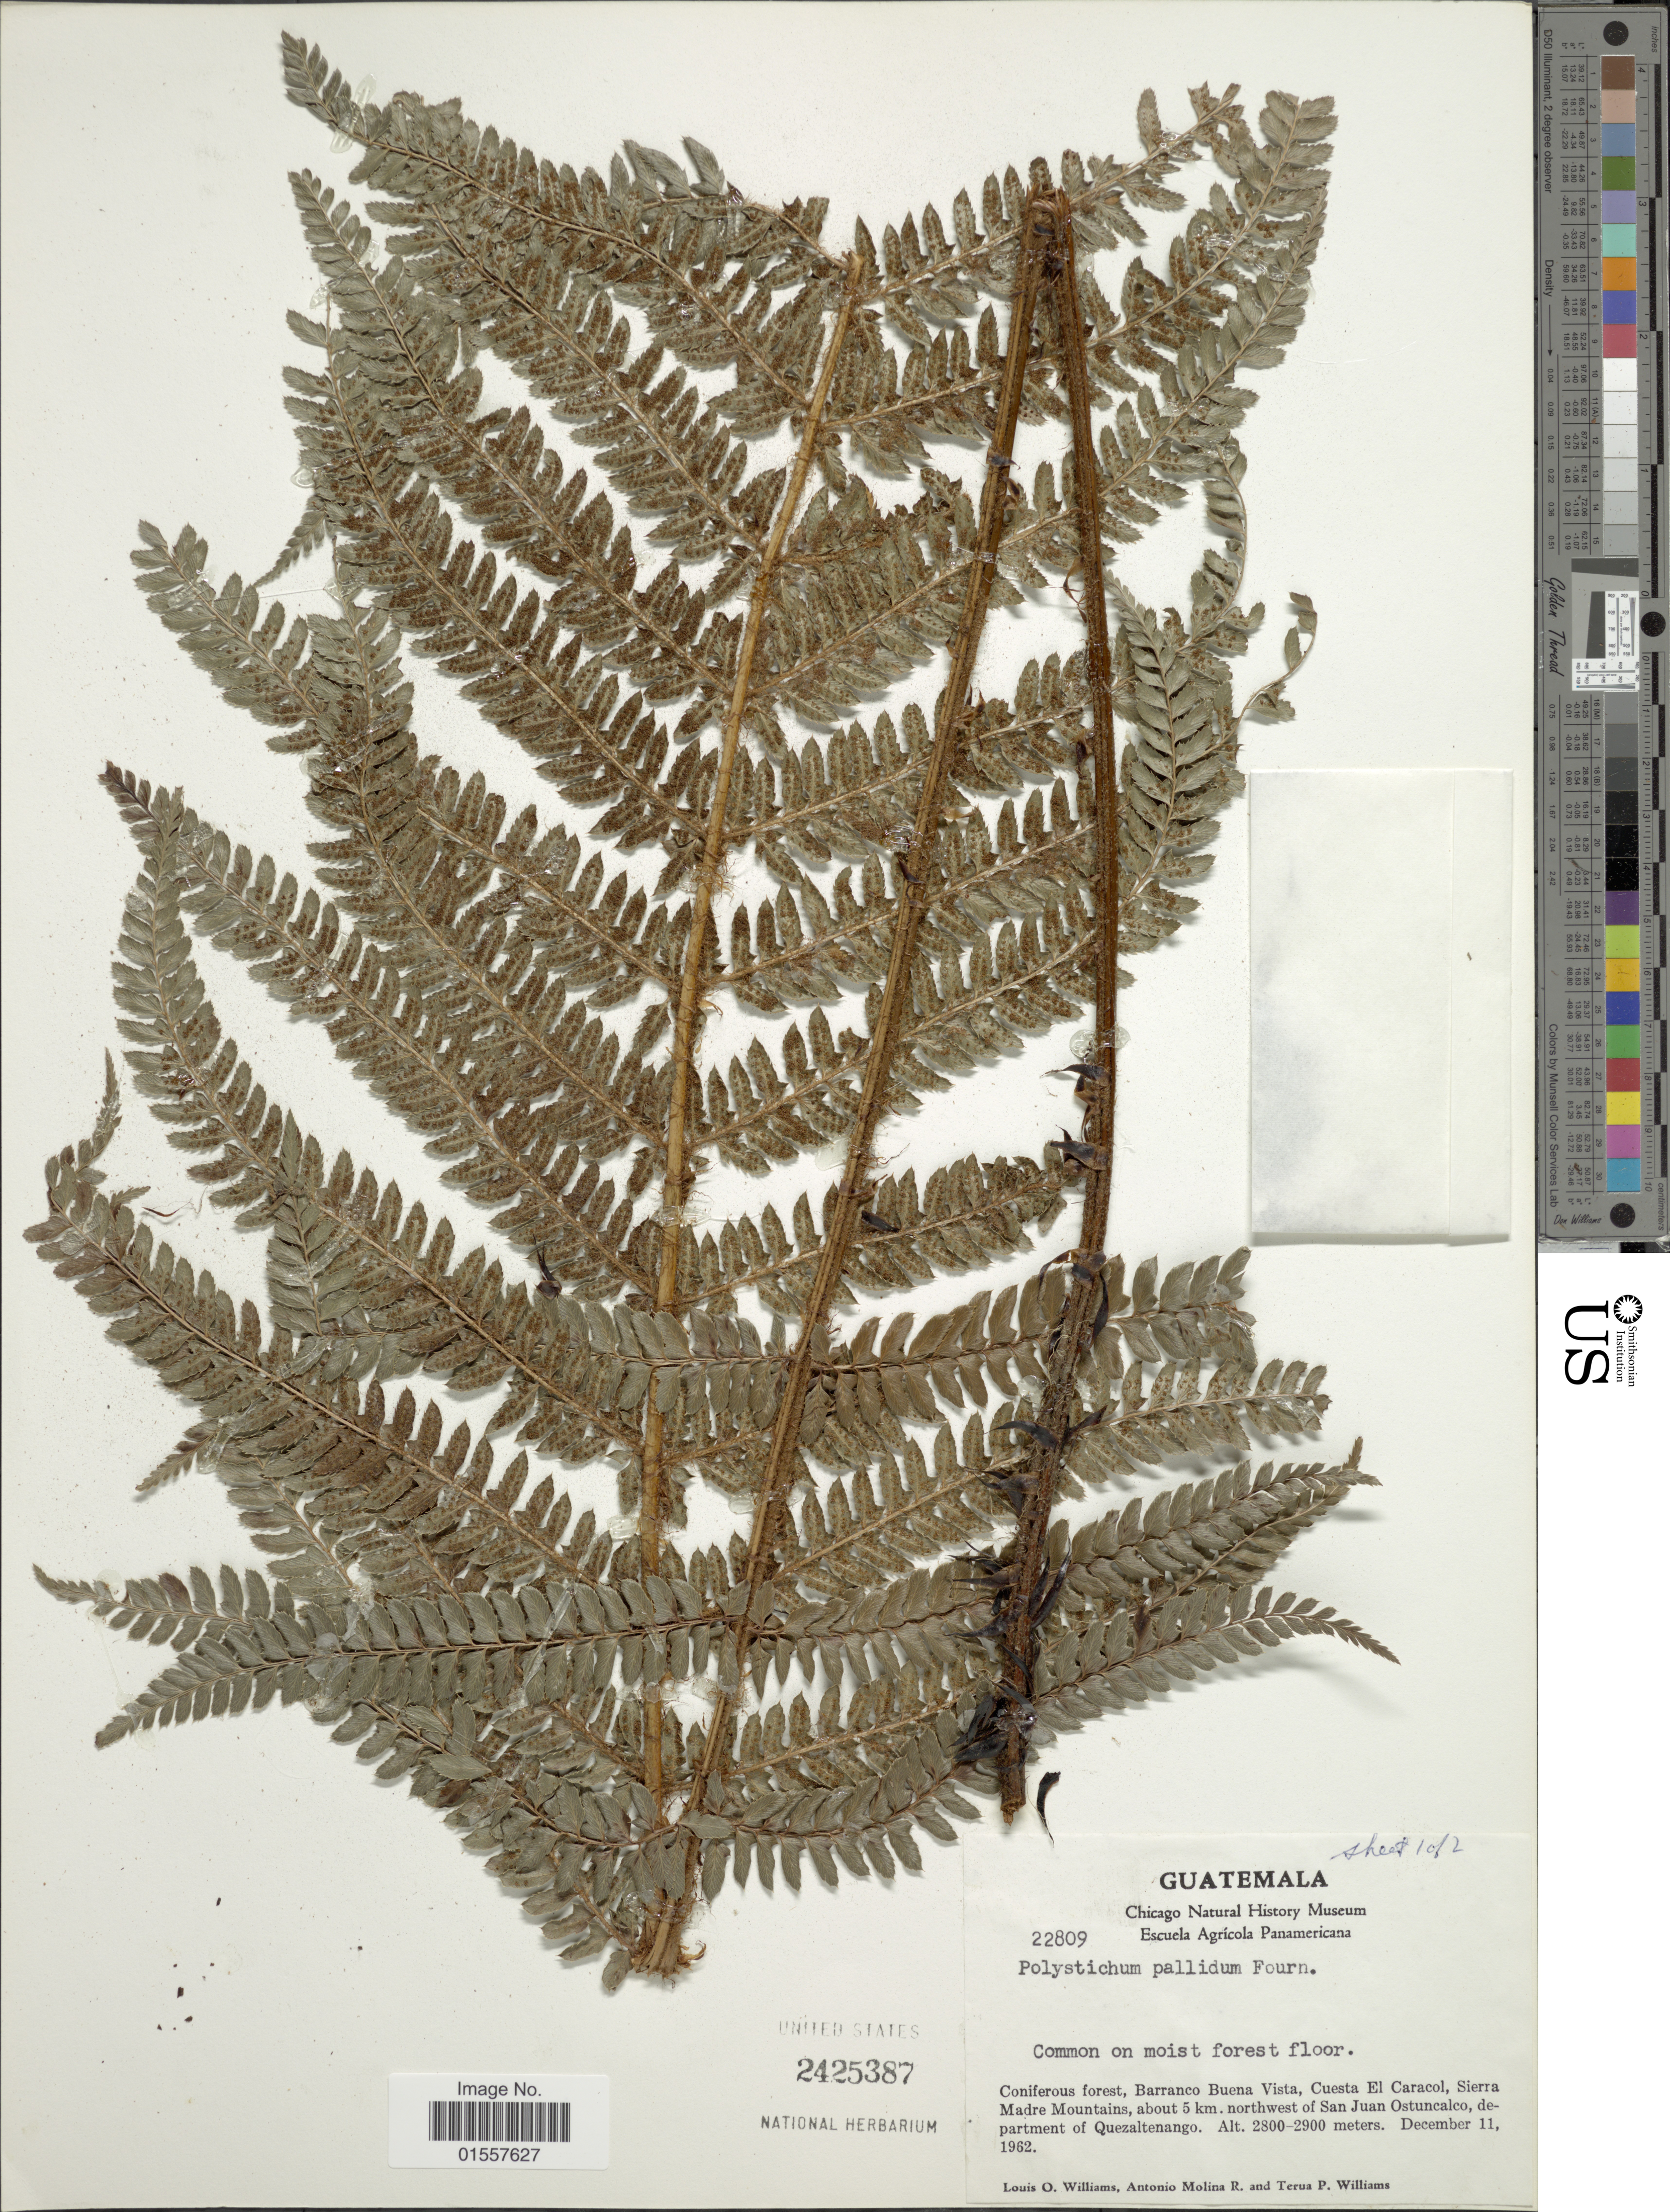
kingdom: Plantae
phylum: Tracheophyta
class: Polypodiopsida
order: Polypodiales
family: Dryopteridaceae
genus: Polystichum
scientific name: Polystichum distans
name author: E. Fourn.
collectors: L. O. Williams, A. Molina R. & T. P. Williams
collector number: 22809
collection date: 1962-12-11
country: Guatemala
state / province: Quetzaltenango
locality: Barranco Buena Vista, Cuesta El Caracol, Sierra Madre Mountains, about 5 km. northwest of San Juan Ostuncalco, department of Quezaltenango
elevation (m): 2800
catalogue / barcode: US 2425387